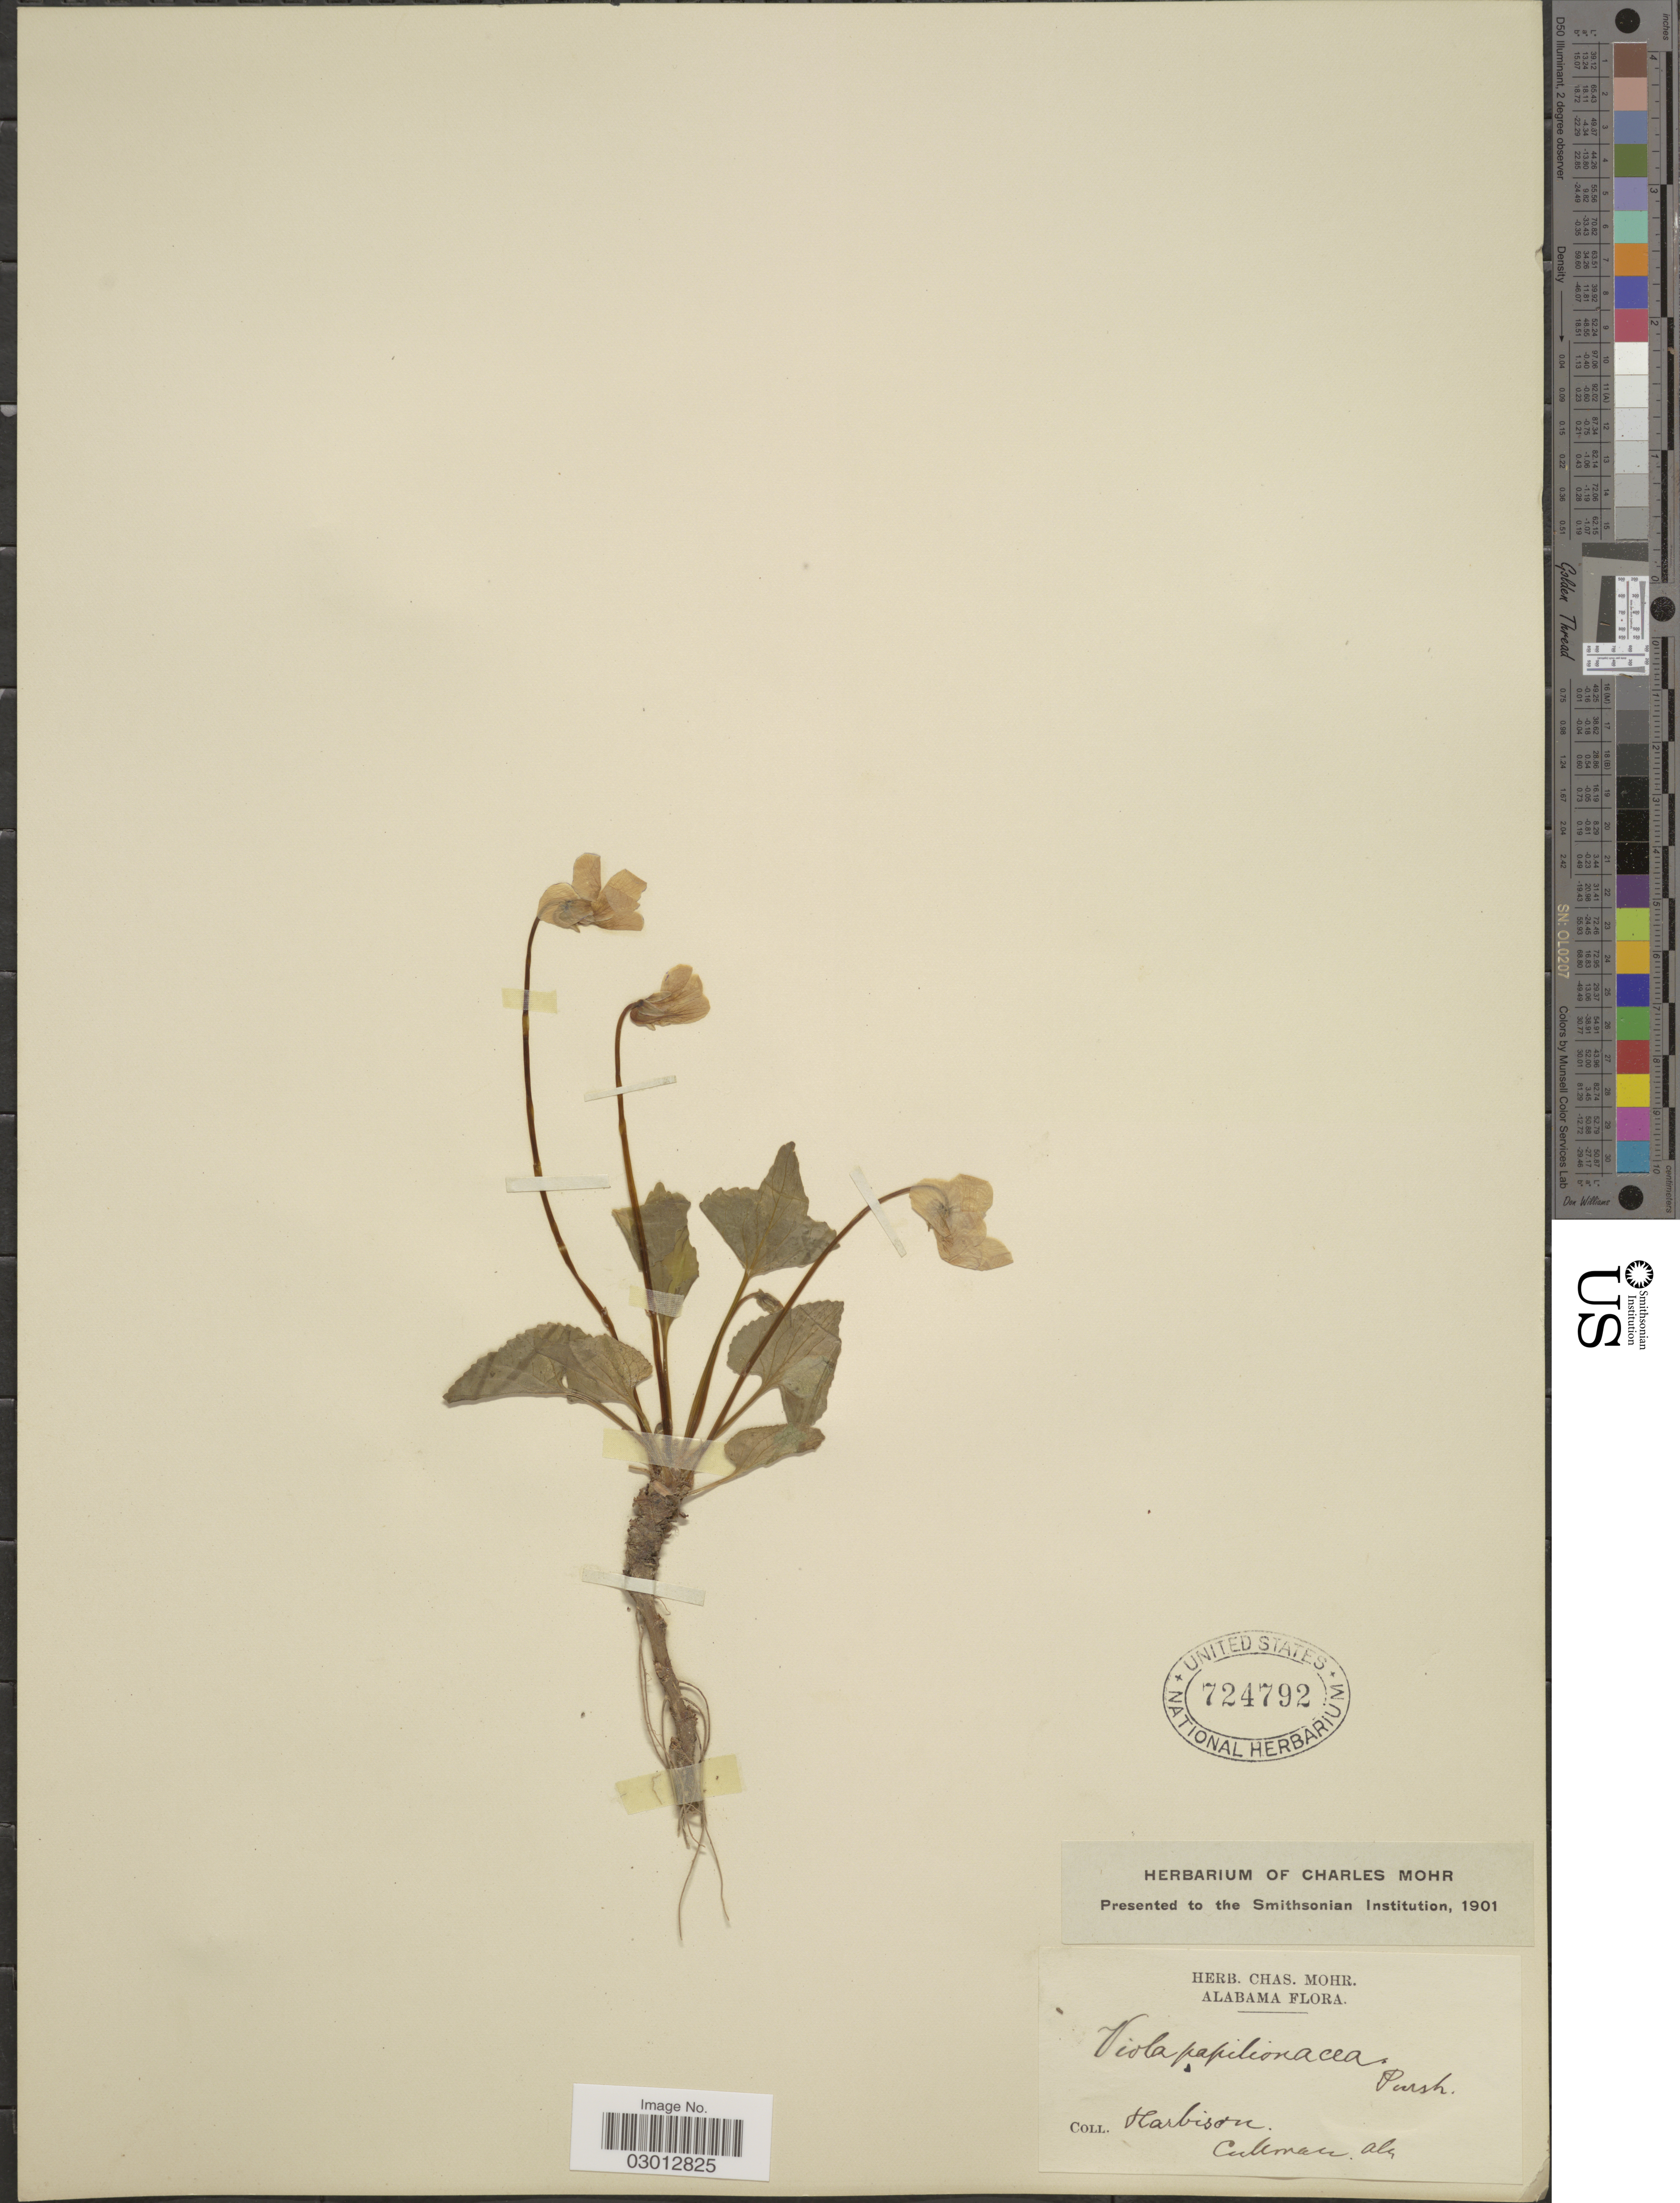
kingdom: Plantae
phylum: Tracheophyta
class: Magnoliopsida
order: Malpighiales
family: Violaceae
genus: Viola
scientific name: Viola papilionacea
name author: Pursh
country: United States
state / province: Alabama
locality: Cullman.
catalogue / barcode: US 724792